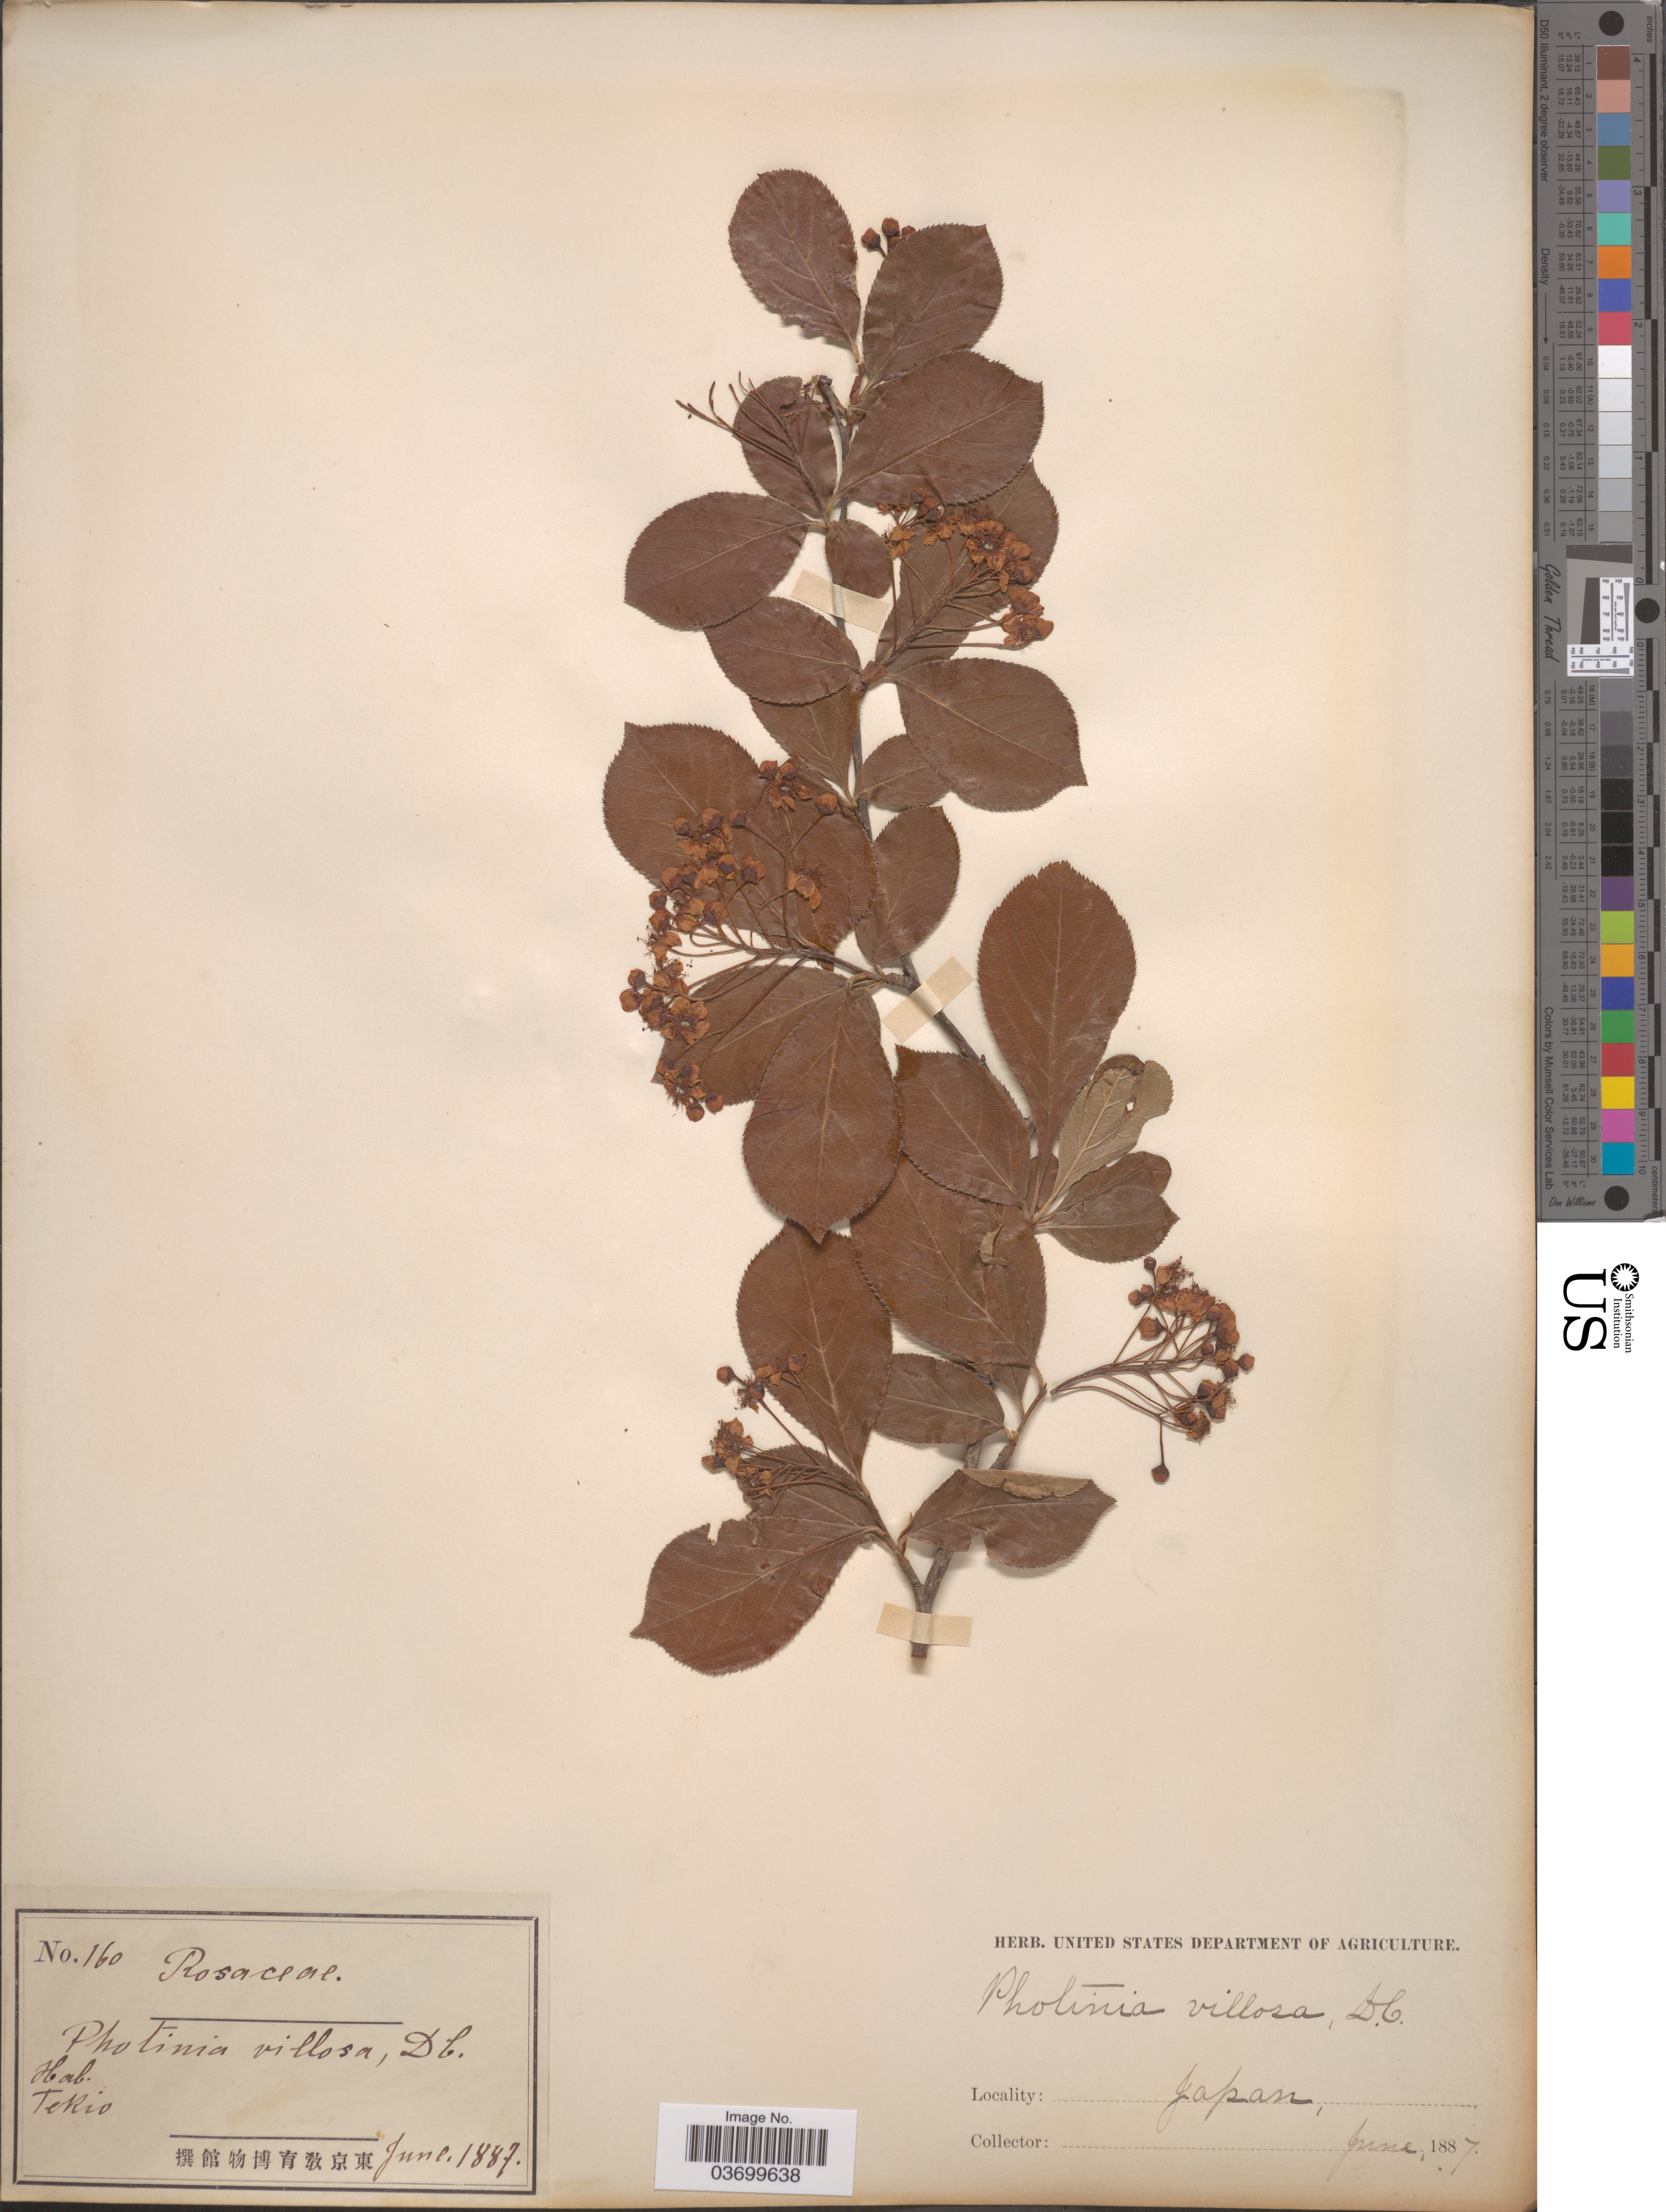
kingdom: Plantae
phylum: Tracheophyta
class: Magnoliopsida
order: Rosales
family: Rosaceae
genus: Photinia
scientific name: Photinia villosa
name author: (DC.) Thunb.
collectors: ex herb. U. S. Department of Agriculture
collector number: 160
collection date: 1887-06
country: Japan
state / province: Tokyo, Federal City of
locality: Tokio.